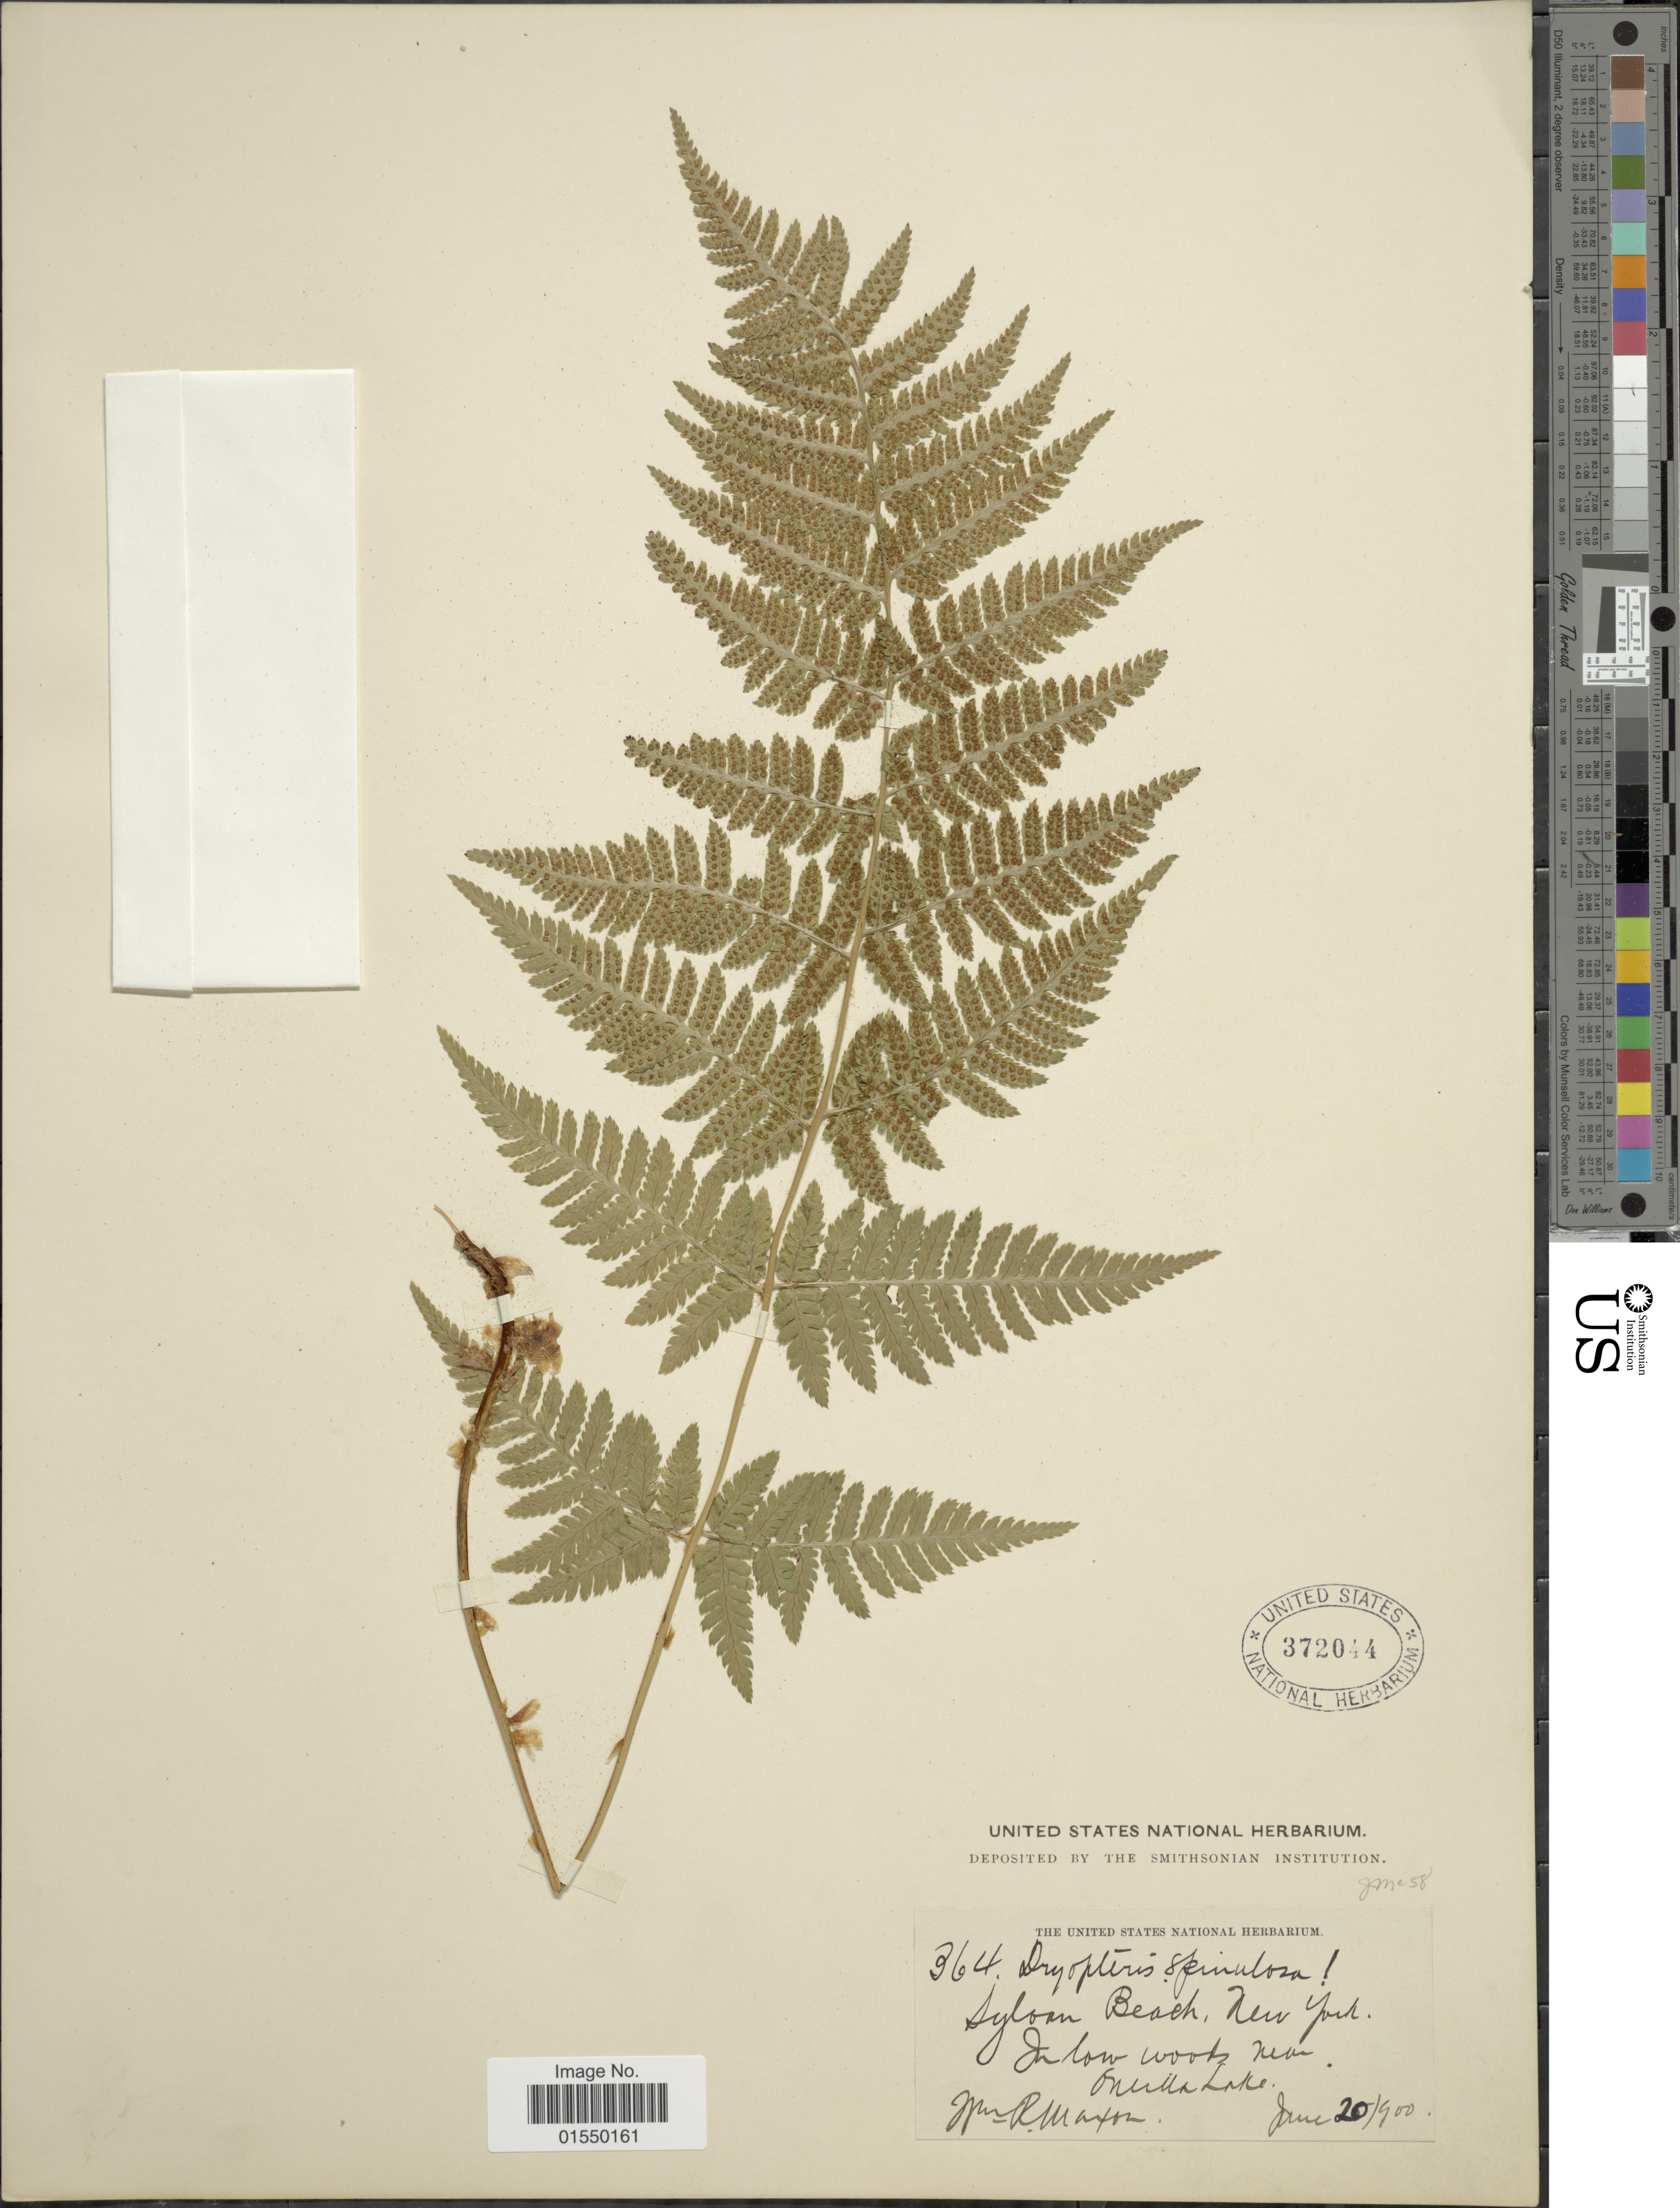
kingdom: Plantae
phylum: Tracheophyta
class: Polypodiopsida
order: Polypodiales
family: Dryopteridaceae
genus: Dryopteris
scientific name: Dryopteris carthusiana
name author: (Villars) H.P. Fuchs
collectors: W. R. Maxon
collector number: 364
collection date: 1900-06-20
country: United States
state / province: New York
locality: Syloan Beach, New York, in low woods near Oneida Lake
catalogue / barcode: US 372044